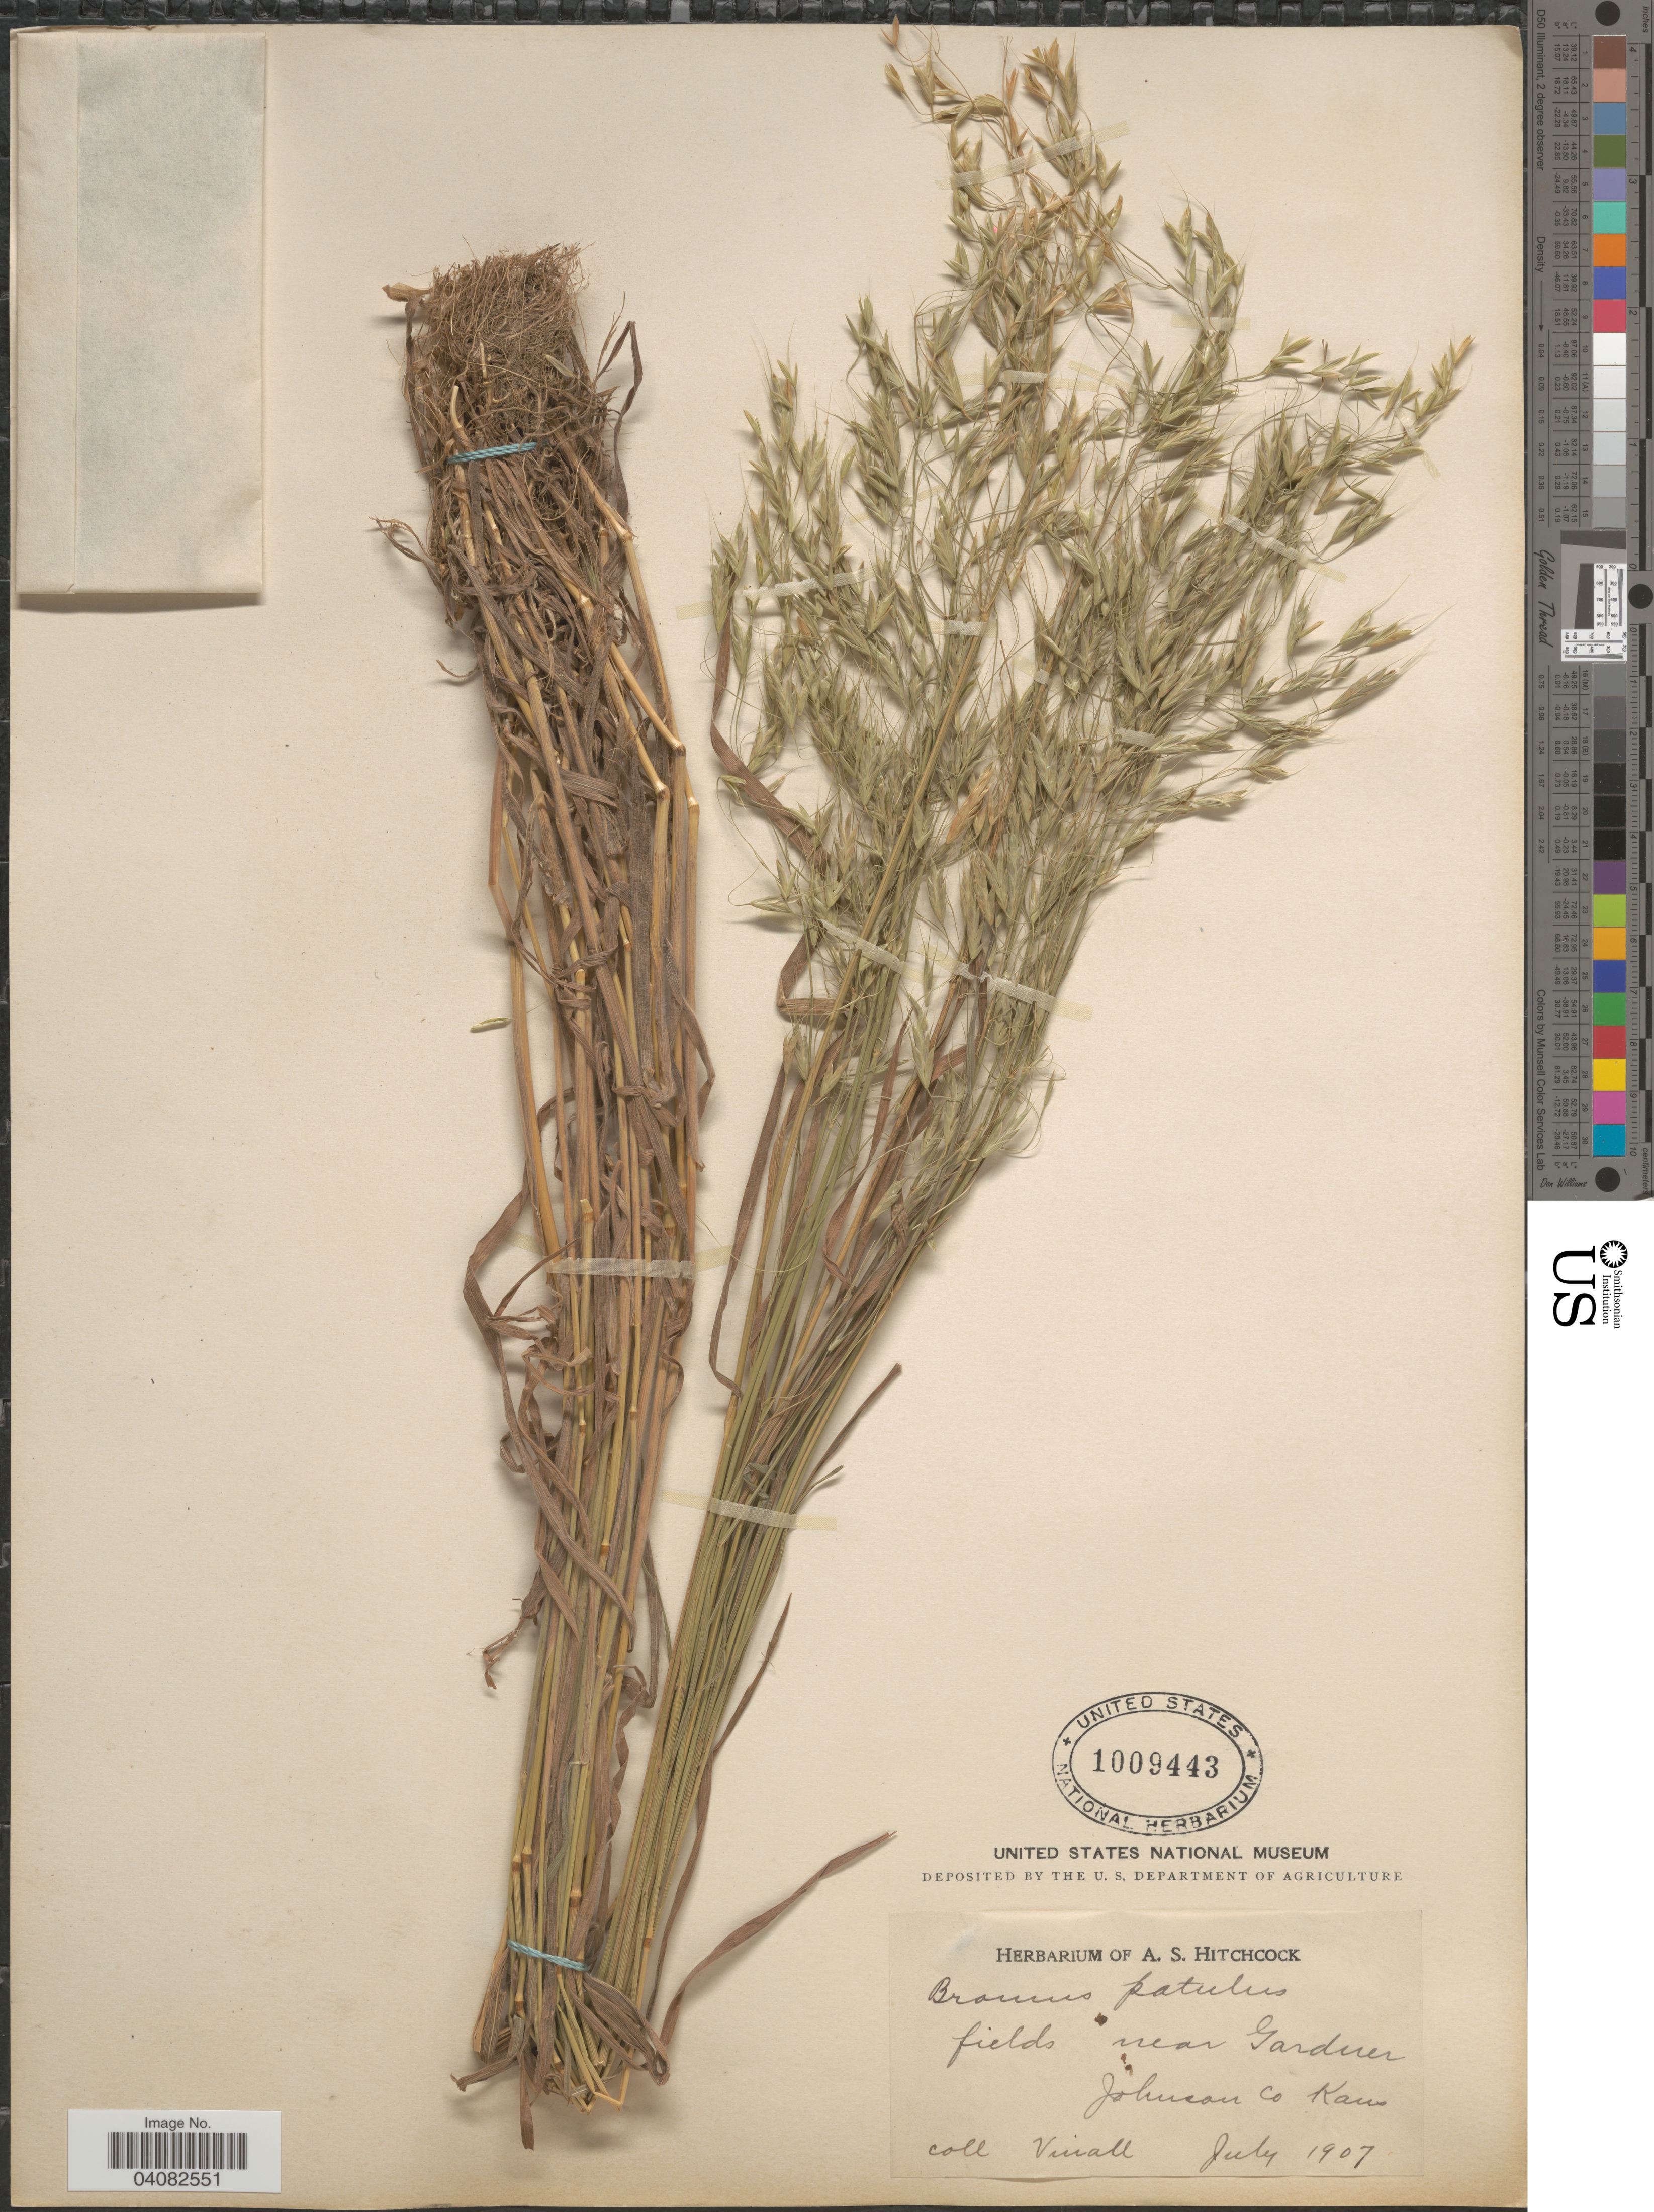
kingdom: Plantae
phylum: Tracheophyta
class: Liliopsida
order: Poales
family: Poaceae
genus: Bromus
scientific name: Bromus japonicus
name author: Houtt.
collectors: Vinall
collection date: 1907-07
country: United States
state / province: Kansas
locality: Fields near Gardner. Johnson Co.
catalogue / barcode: US 1009443